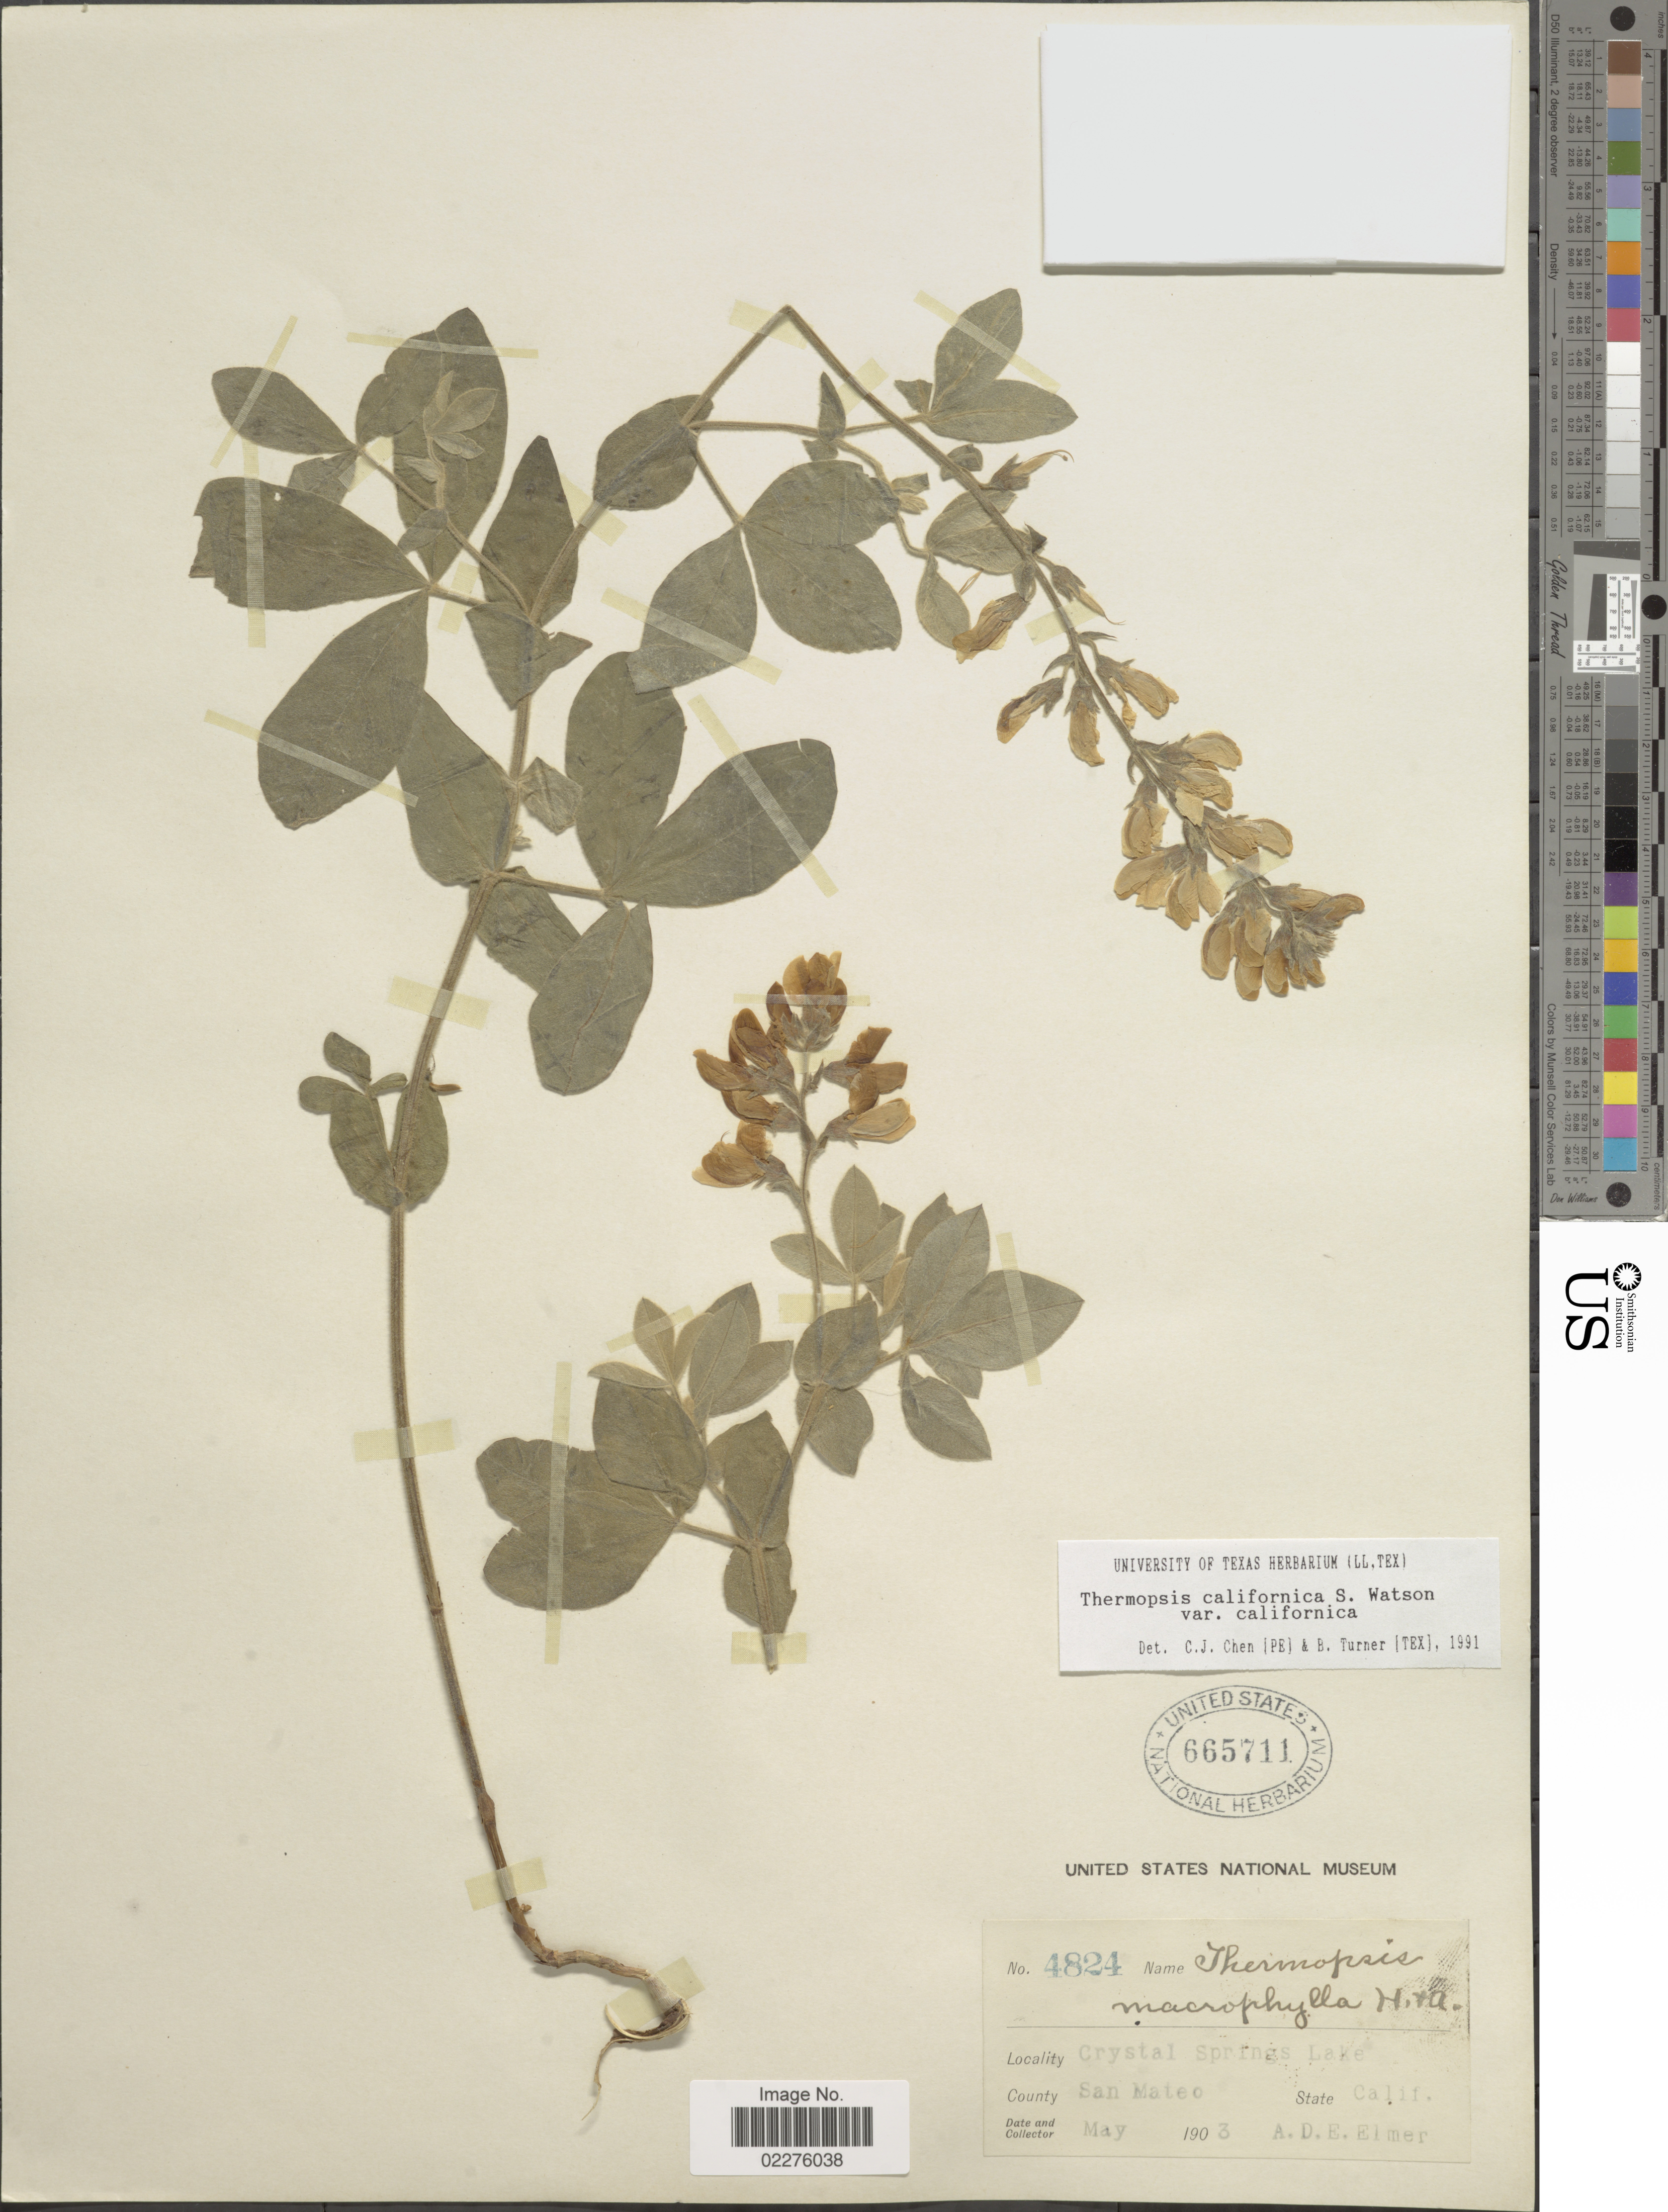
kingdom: Plantae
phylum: Tracheophyta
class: Magnoliopsida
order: Fabales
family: Fabaceae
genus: Thermopsis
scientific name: Thermopsis californica var. californica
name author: S. Watson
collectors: A. D. E. Elmer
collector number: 4824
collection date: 1903-05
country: United States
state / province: California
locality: Crystal Springs Lake, San Mateo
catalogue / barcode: US 665711